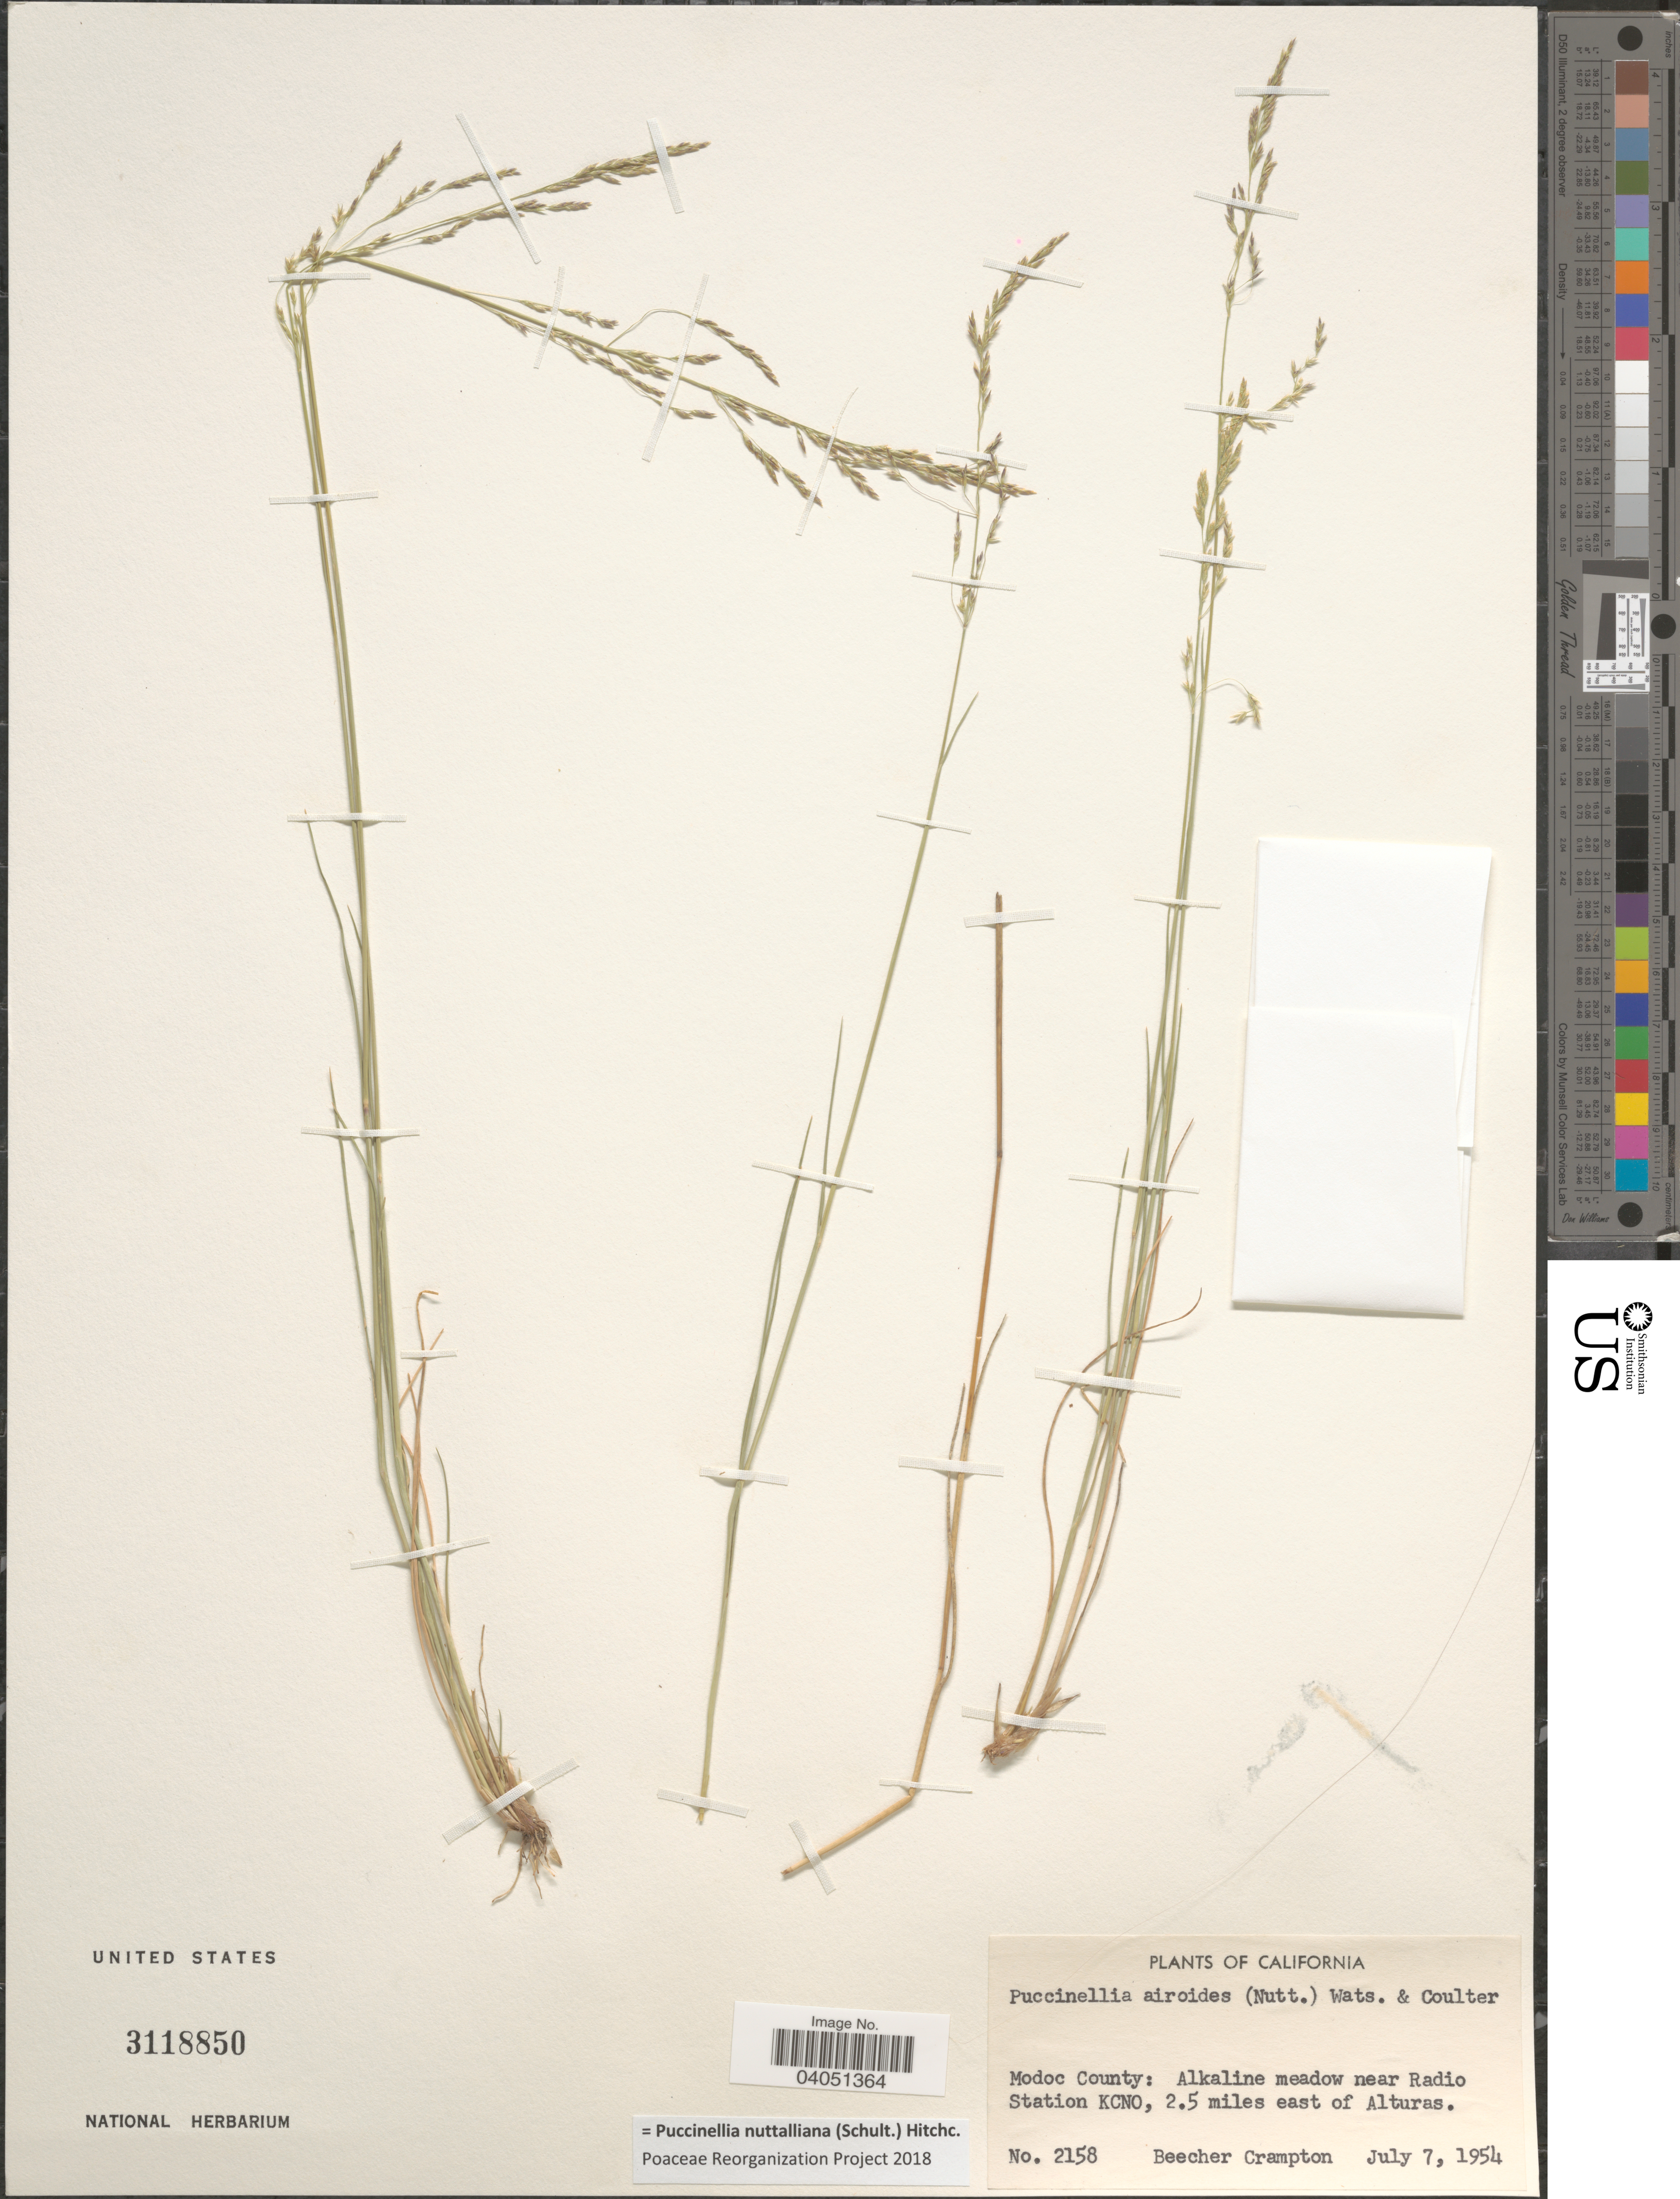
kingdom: Plantae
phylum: Tracheophyta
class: Liliopsida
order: Poales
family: Poaceae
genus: Puccinellia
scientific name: Puccinellia nuttalliana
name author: (Schult.) Hitchc.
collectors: B. Crampton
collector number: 2158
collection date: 1954-07-07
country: United States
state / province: California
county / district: Modoc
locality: Modoc County: Alkaline meadow near Radio Station KCNO, 2. 5 miles east of Alturas.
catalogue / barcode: US 3118850